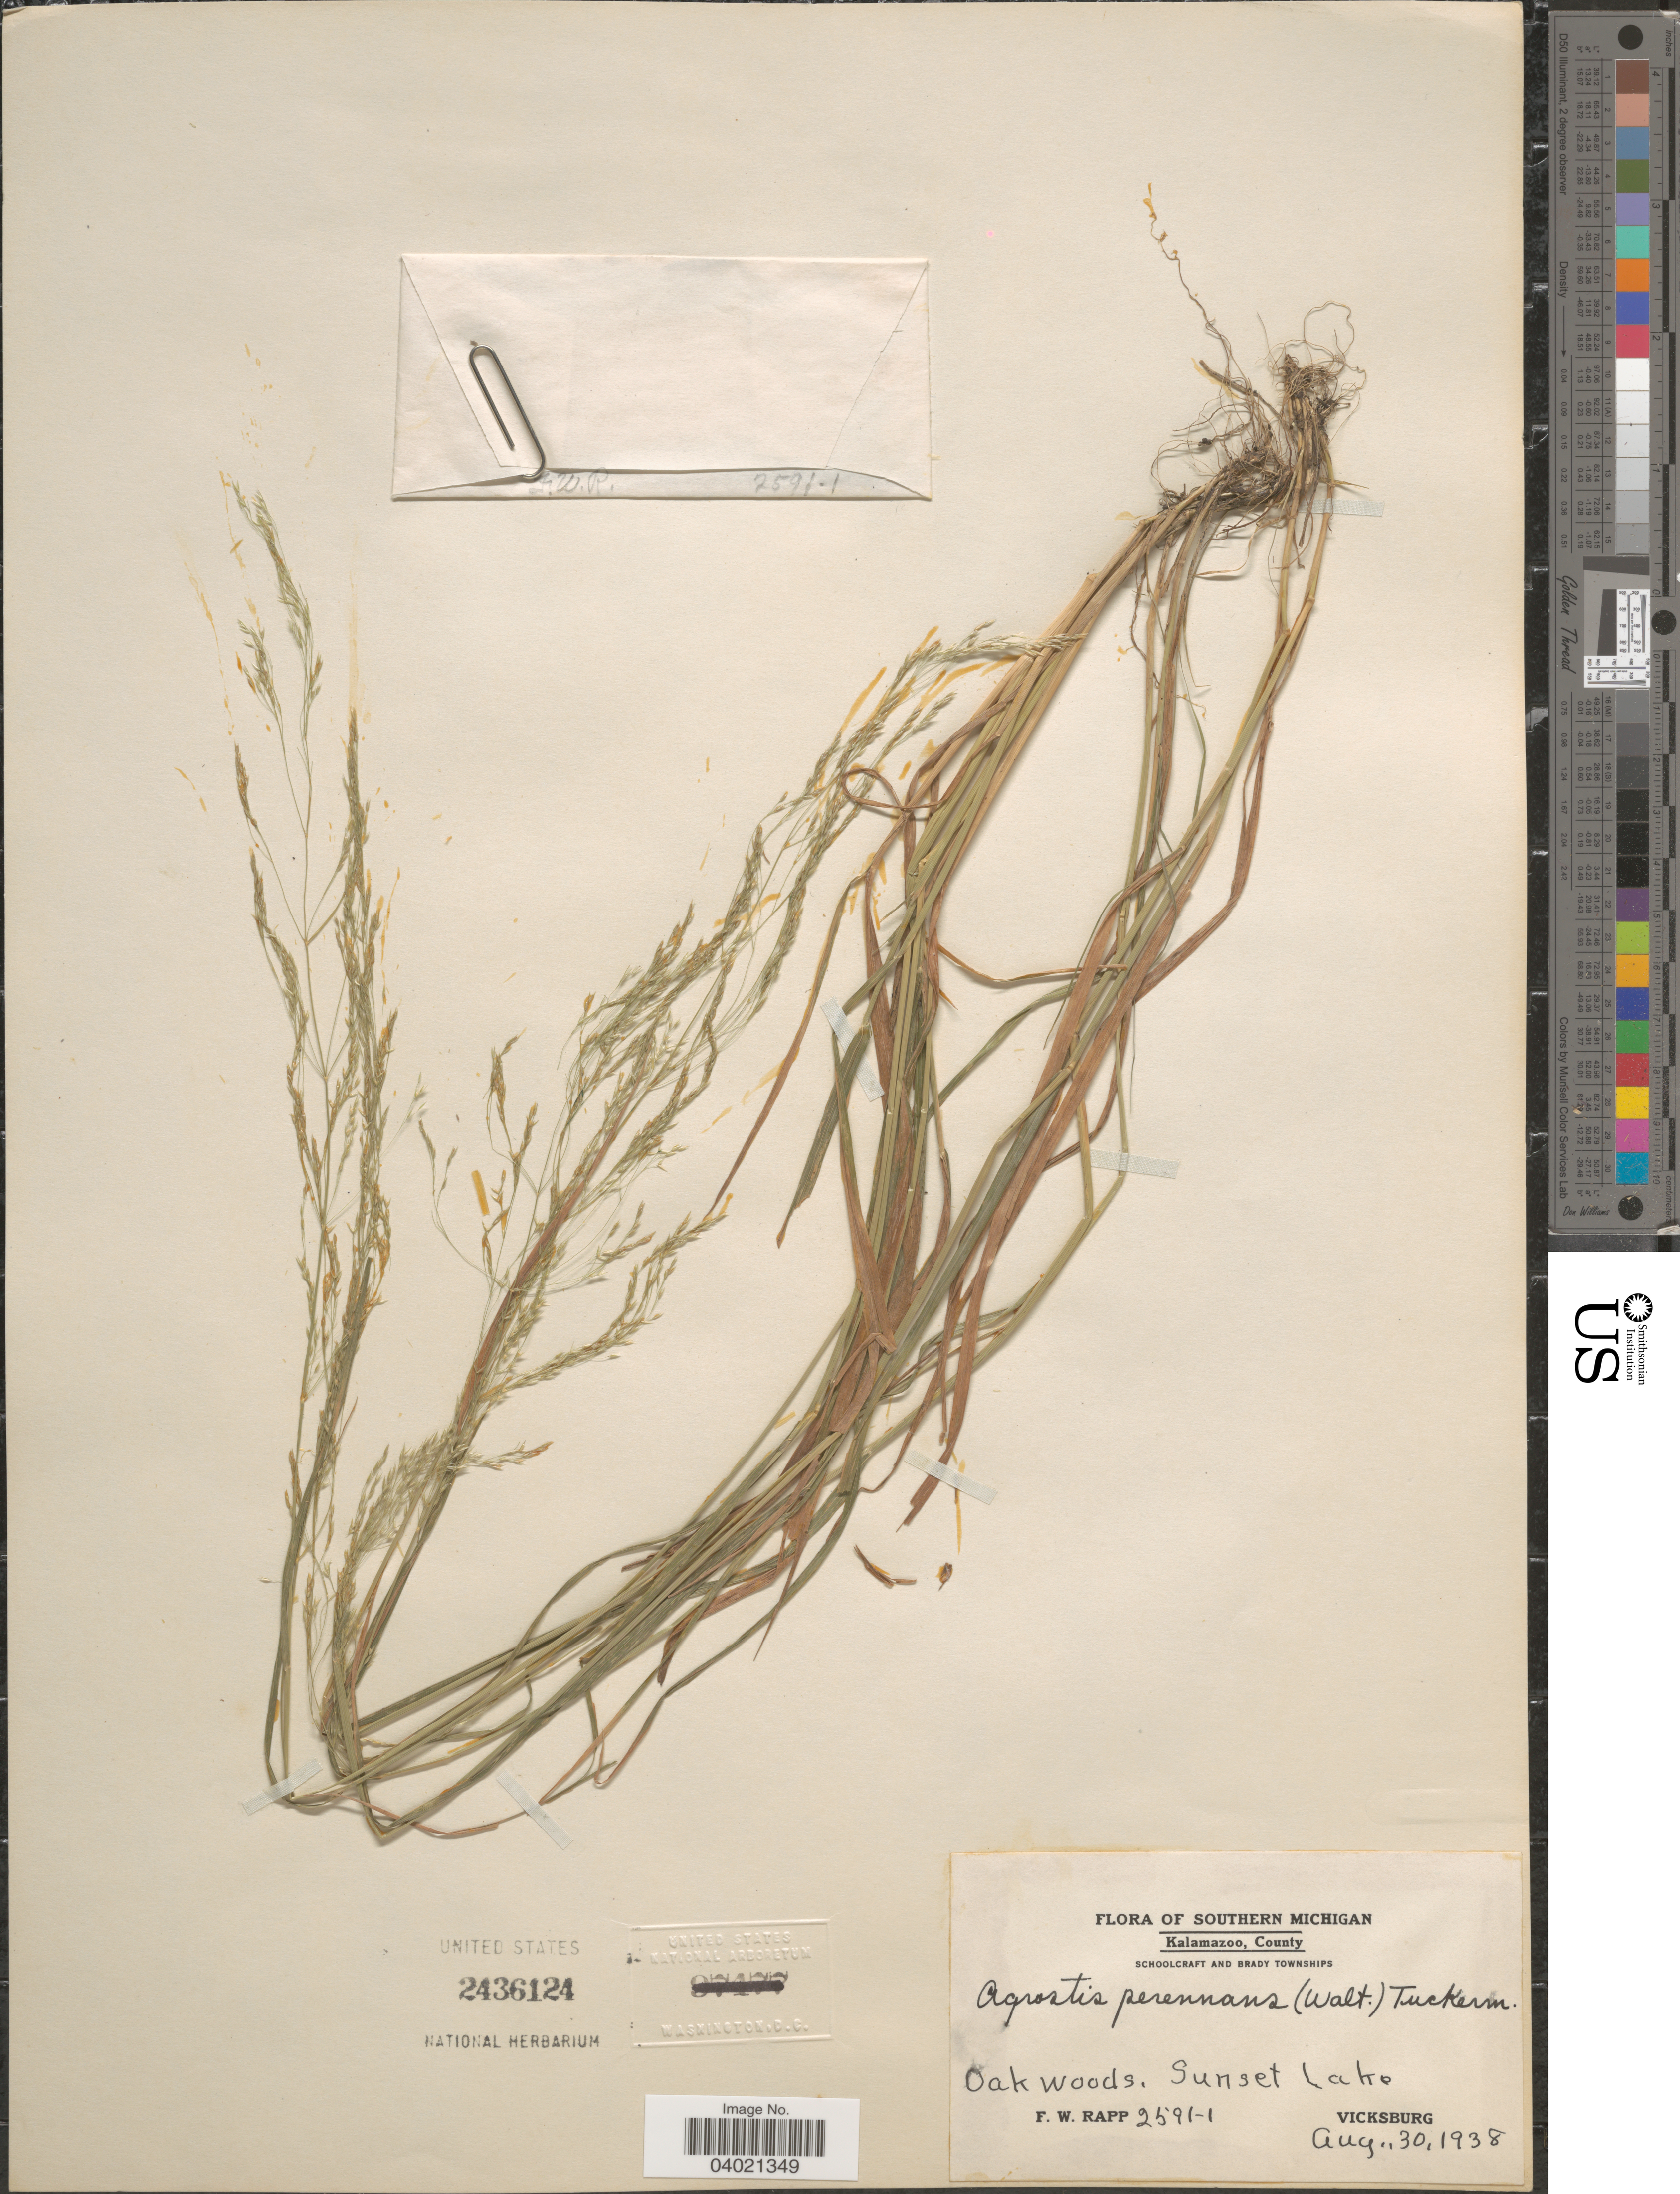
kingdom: Plantae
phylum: Tracheophyta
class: Liliopsida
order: Poales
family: Poaceae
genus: Agrostis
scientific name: Agrostis perennans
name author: (Walter) Tuck.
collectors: F. Rapp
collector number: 2591-1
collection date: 1938-08-30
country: United States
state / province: Michigan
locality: Southern Michigan. Kalamazoo, County. Schoolcraft and Brady Townships. Sunset Lake. Vicksburg [unsure placement].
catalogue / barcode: US 2436124